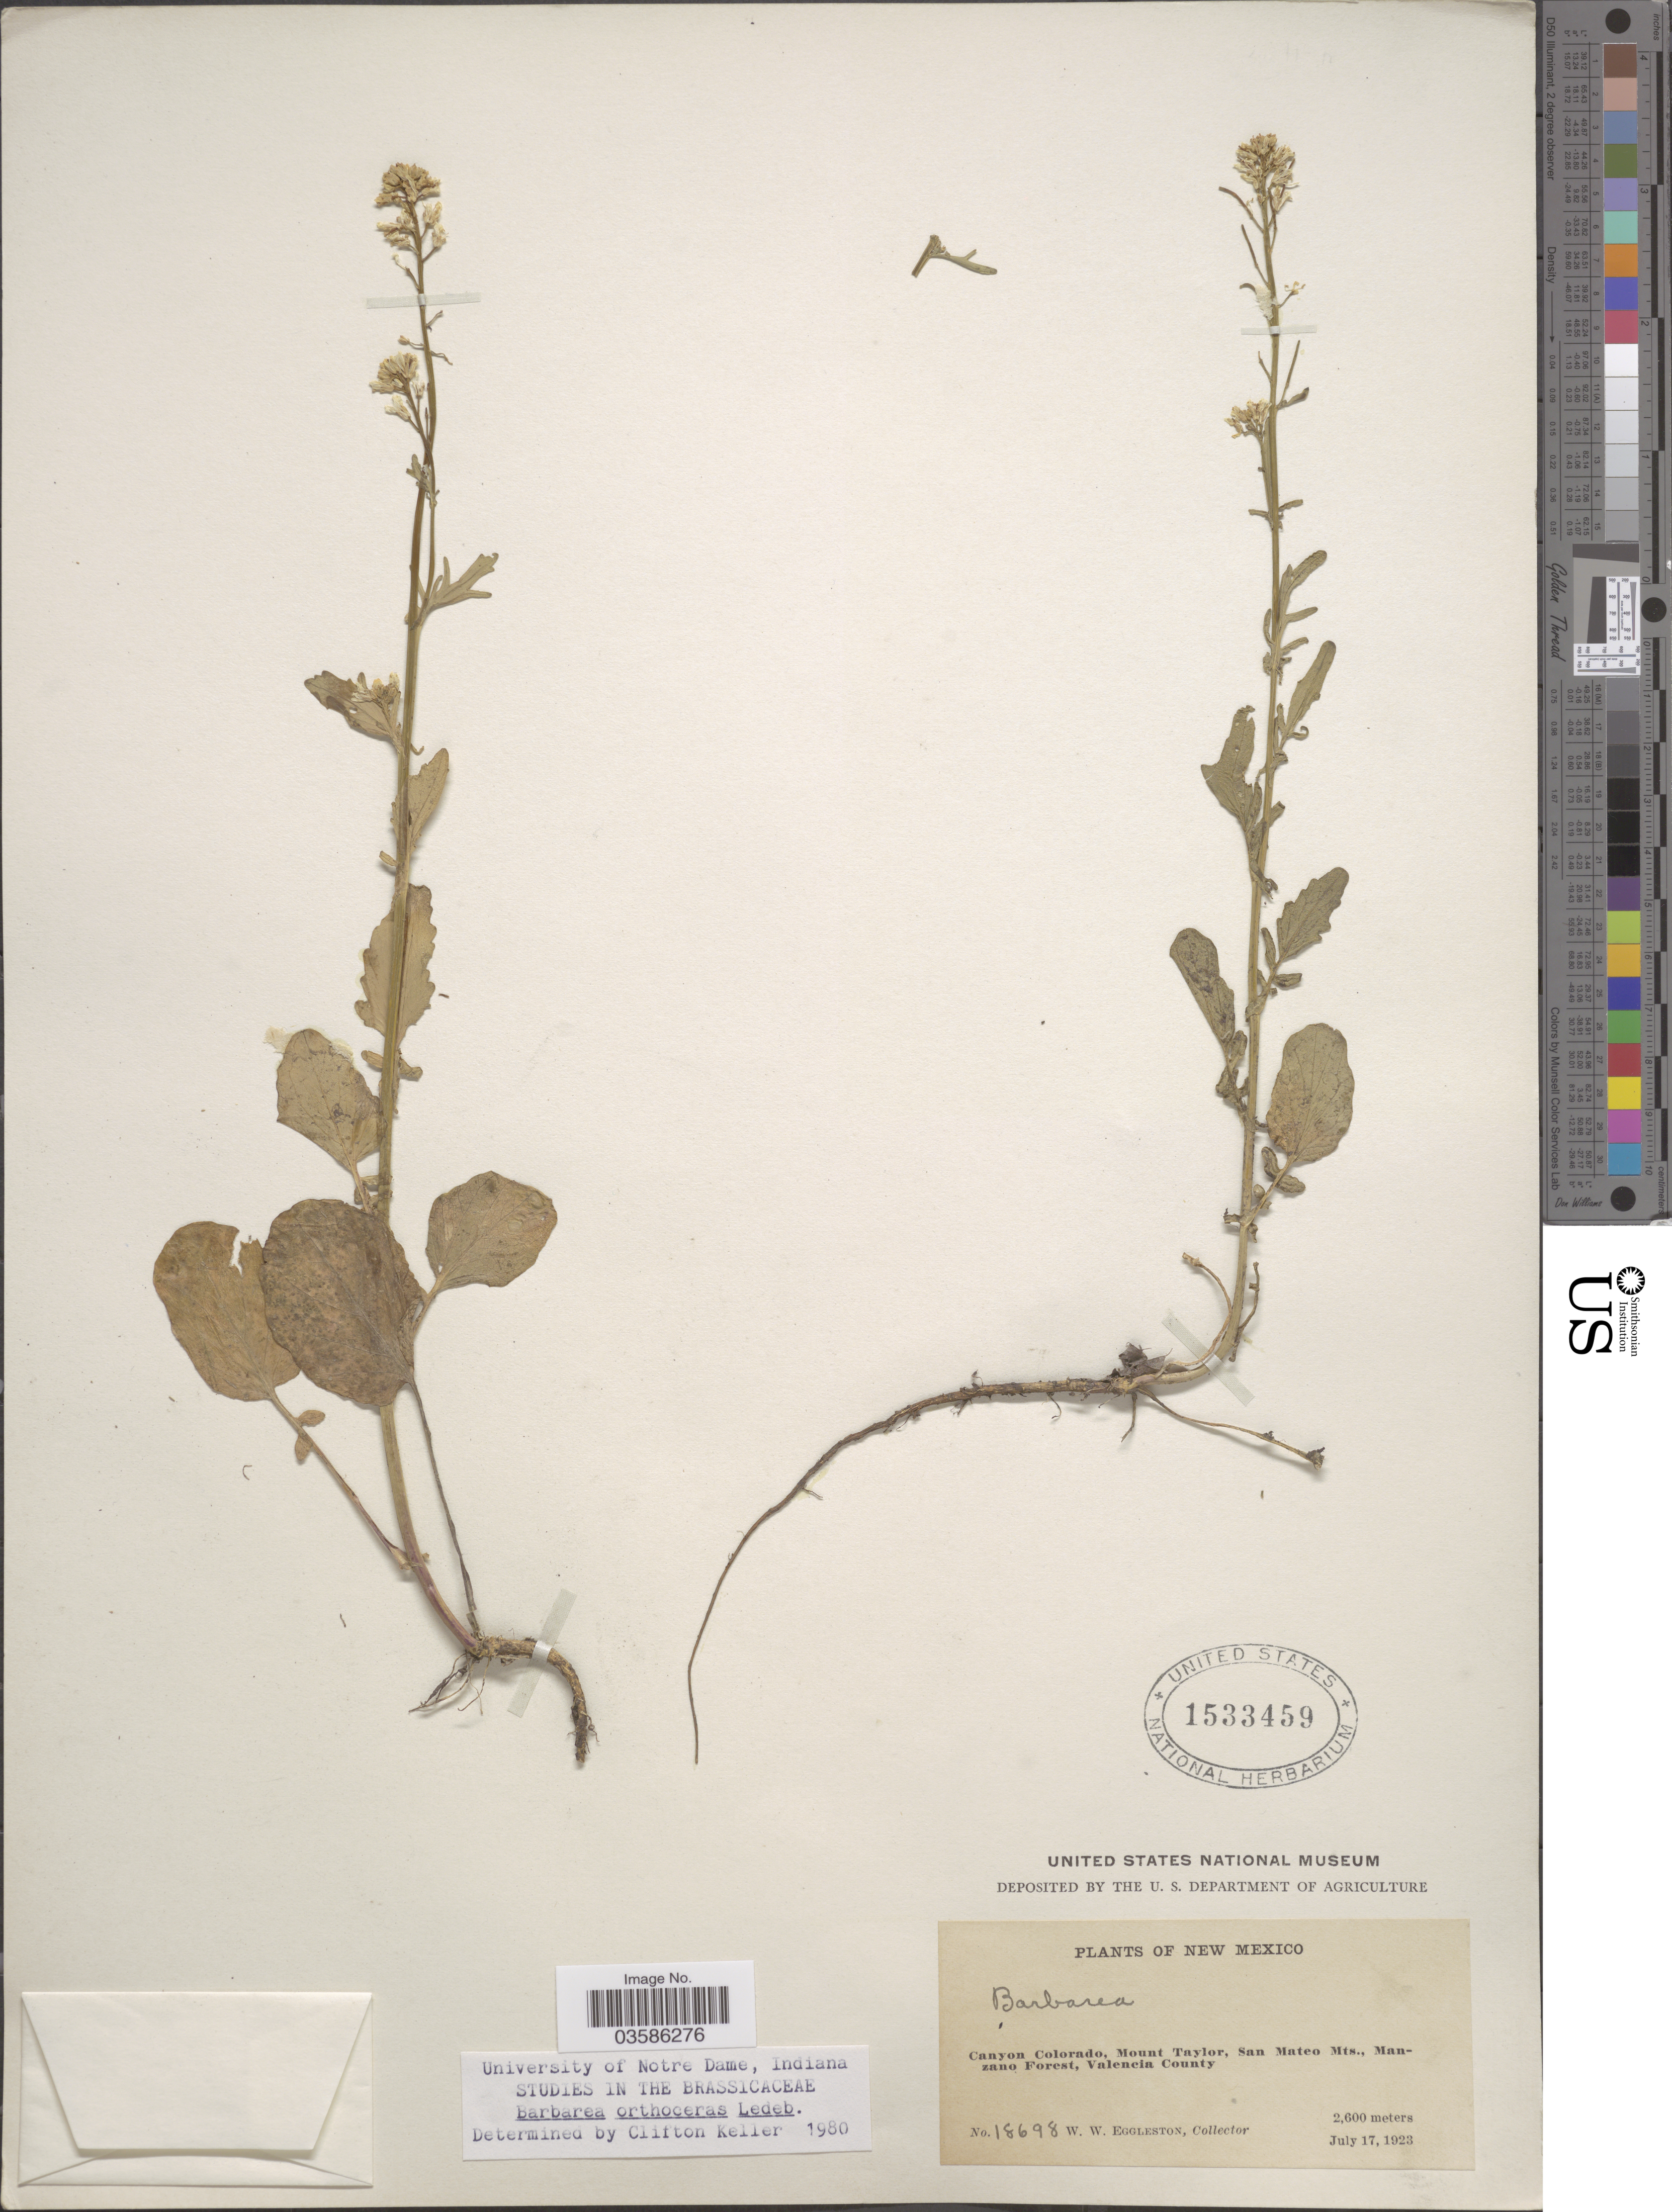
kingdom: Plantae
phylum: Tracheophyta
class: Magnoliopsida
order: Brassicales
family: Brassicaceae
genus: Barbarea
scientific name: Barbarea orthoceras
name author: Ledeb.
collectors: W. W. Eggleston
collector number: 18698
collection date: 1923-07-17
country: United States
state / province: New Mexico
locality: Canyon Colorado, Mount Taylor, San Mateo Mts., Manzano Forest, Valencia County.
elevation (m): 2600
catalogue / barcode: US 1533459